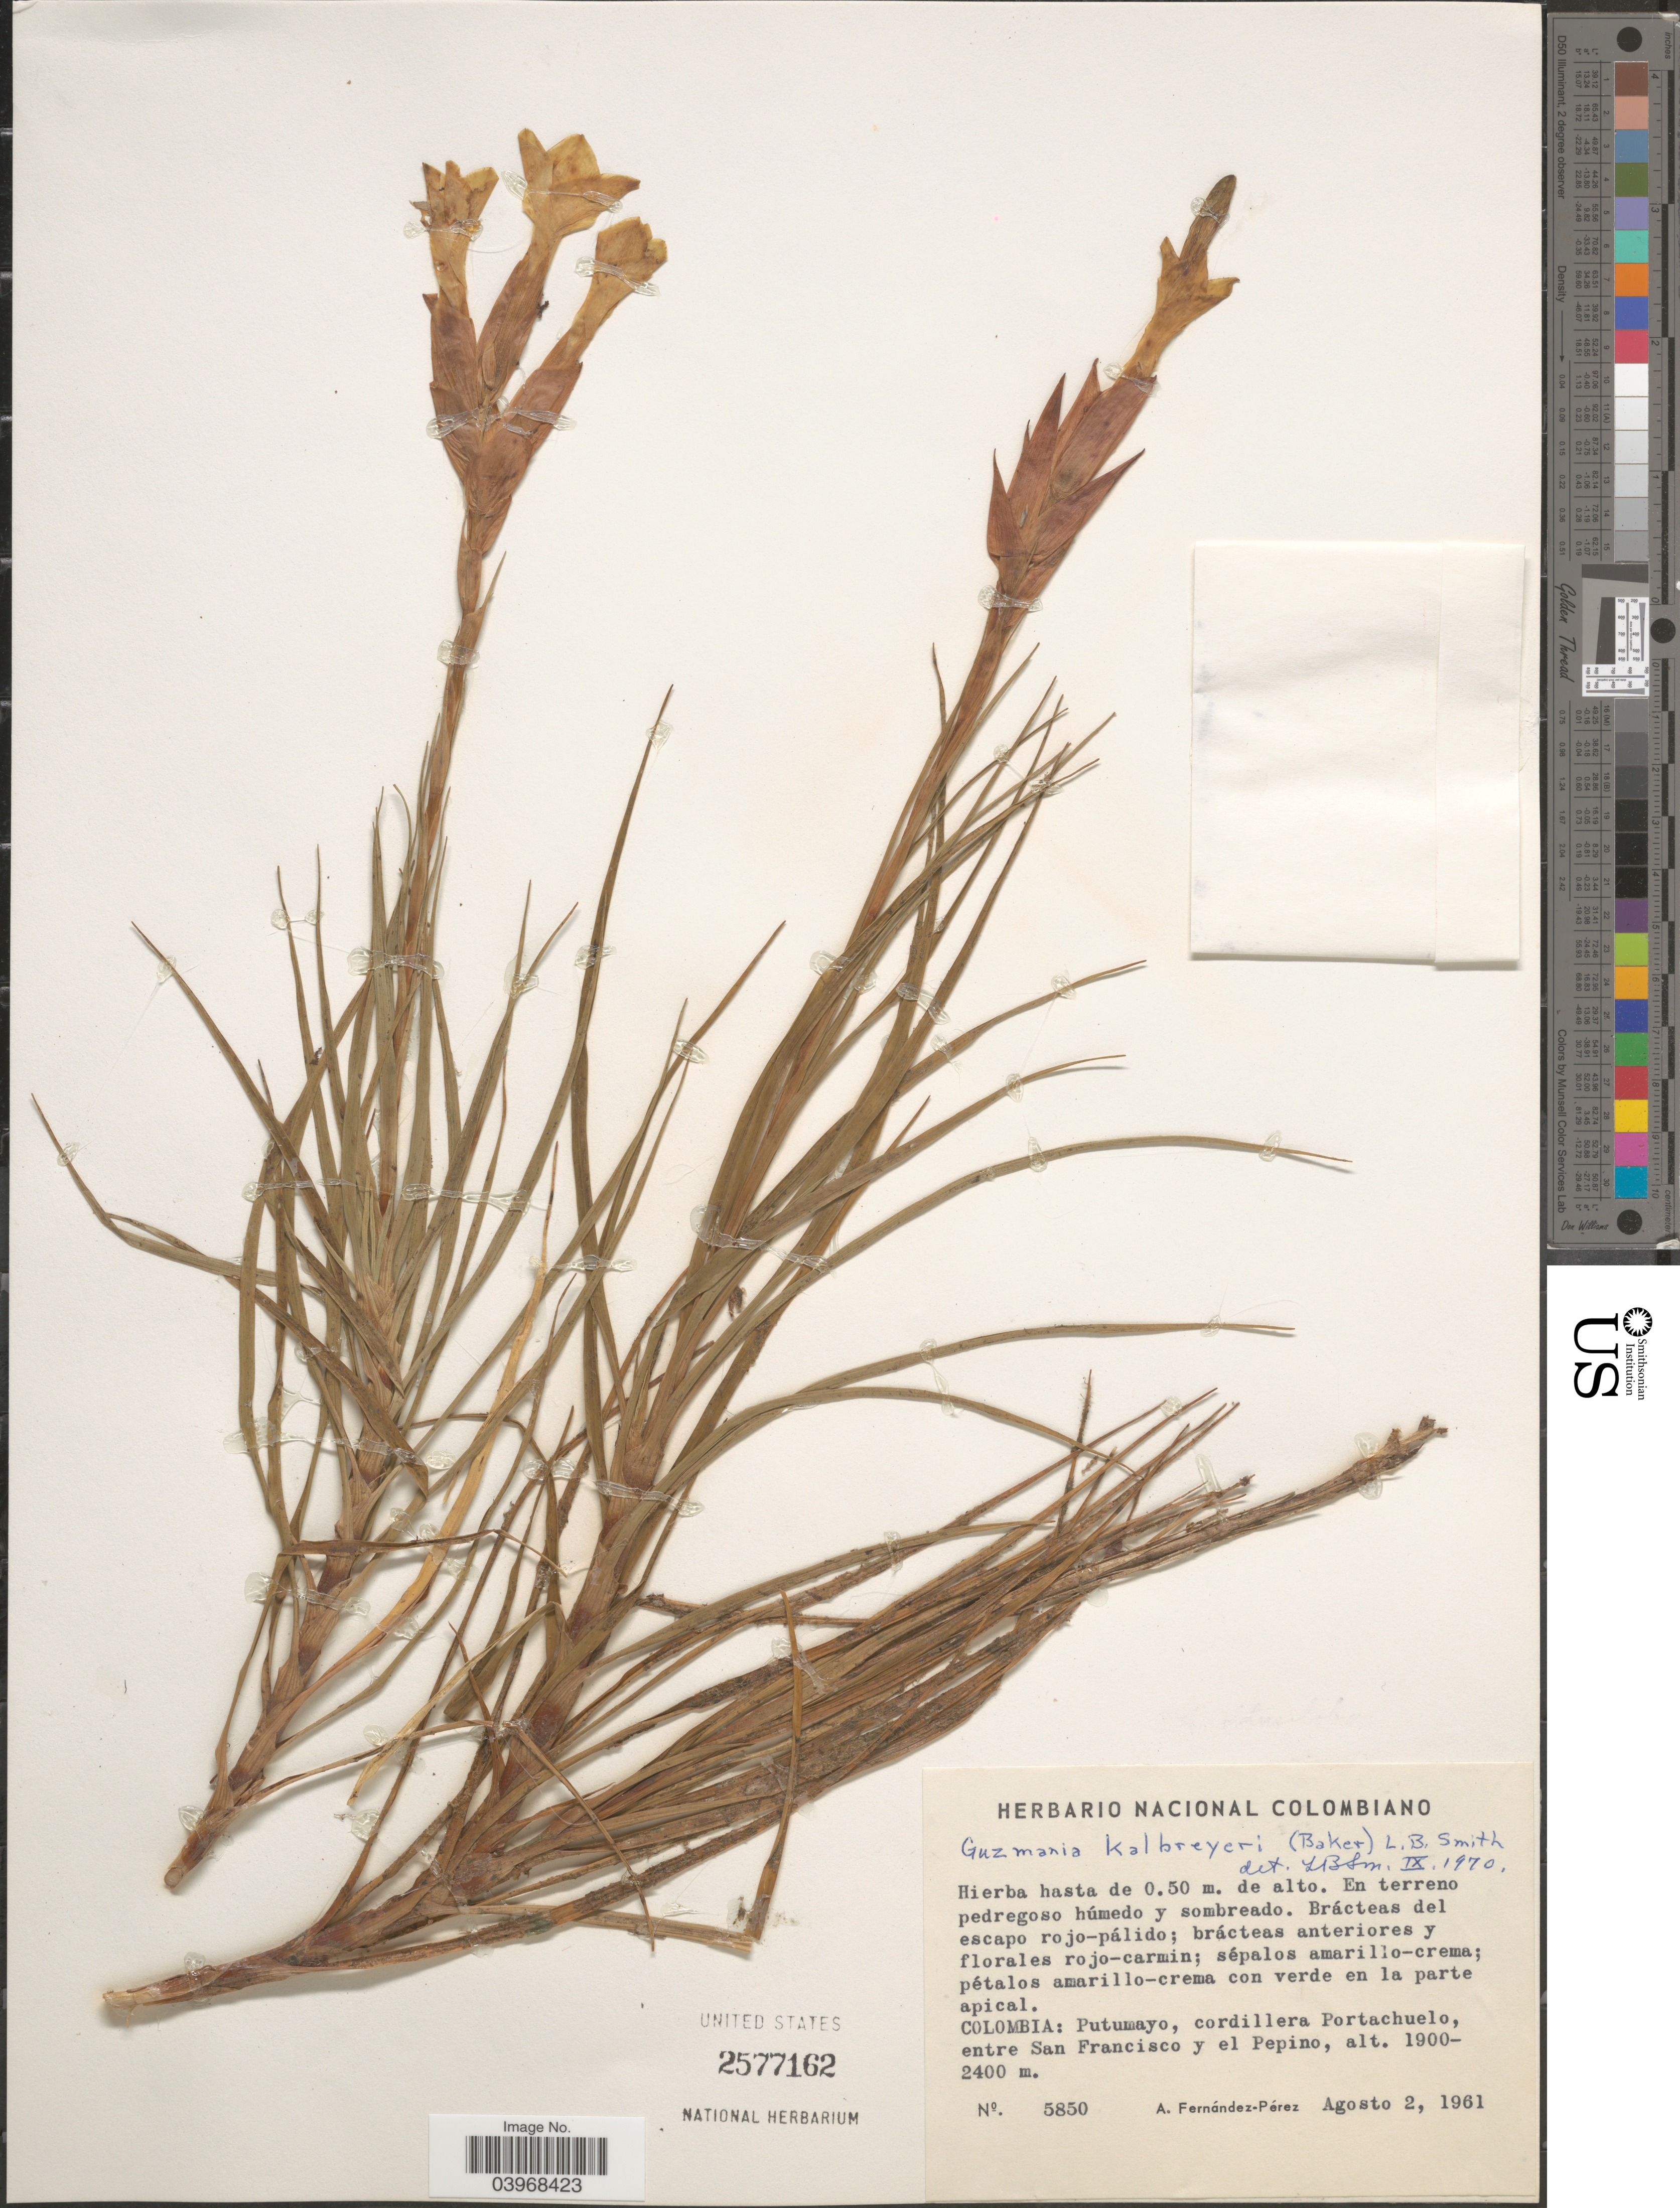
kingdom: Plantae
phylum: Tracheophyta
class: Liliopsida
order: Poales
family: Bromeliaceae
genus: Guzmania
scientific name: Guzmania kalbreyeri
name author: (Baker) L.B. Sm.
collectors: A. Fernández-Pérez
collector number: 5850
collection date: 1961-08-02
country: Colombia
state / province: Putumayo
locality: Cordillera Portachuelo, entre San Francisco y el Pepino.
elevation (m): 2400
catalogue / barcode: US 2577162